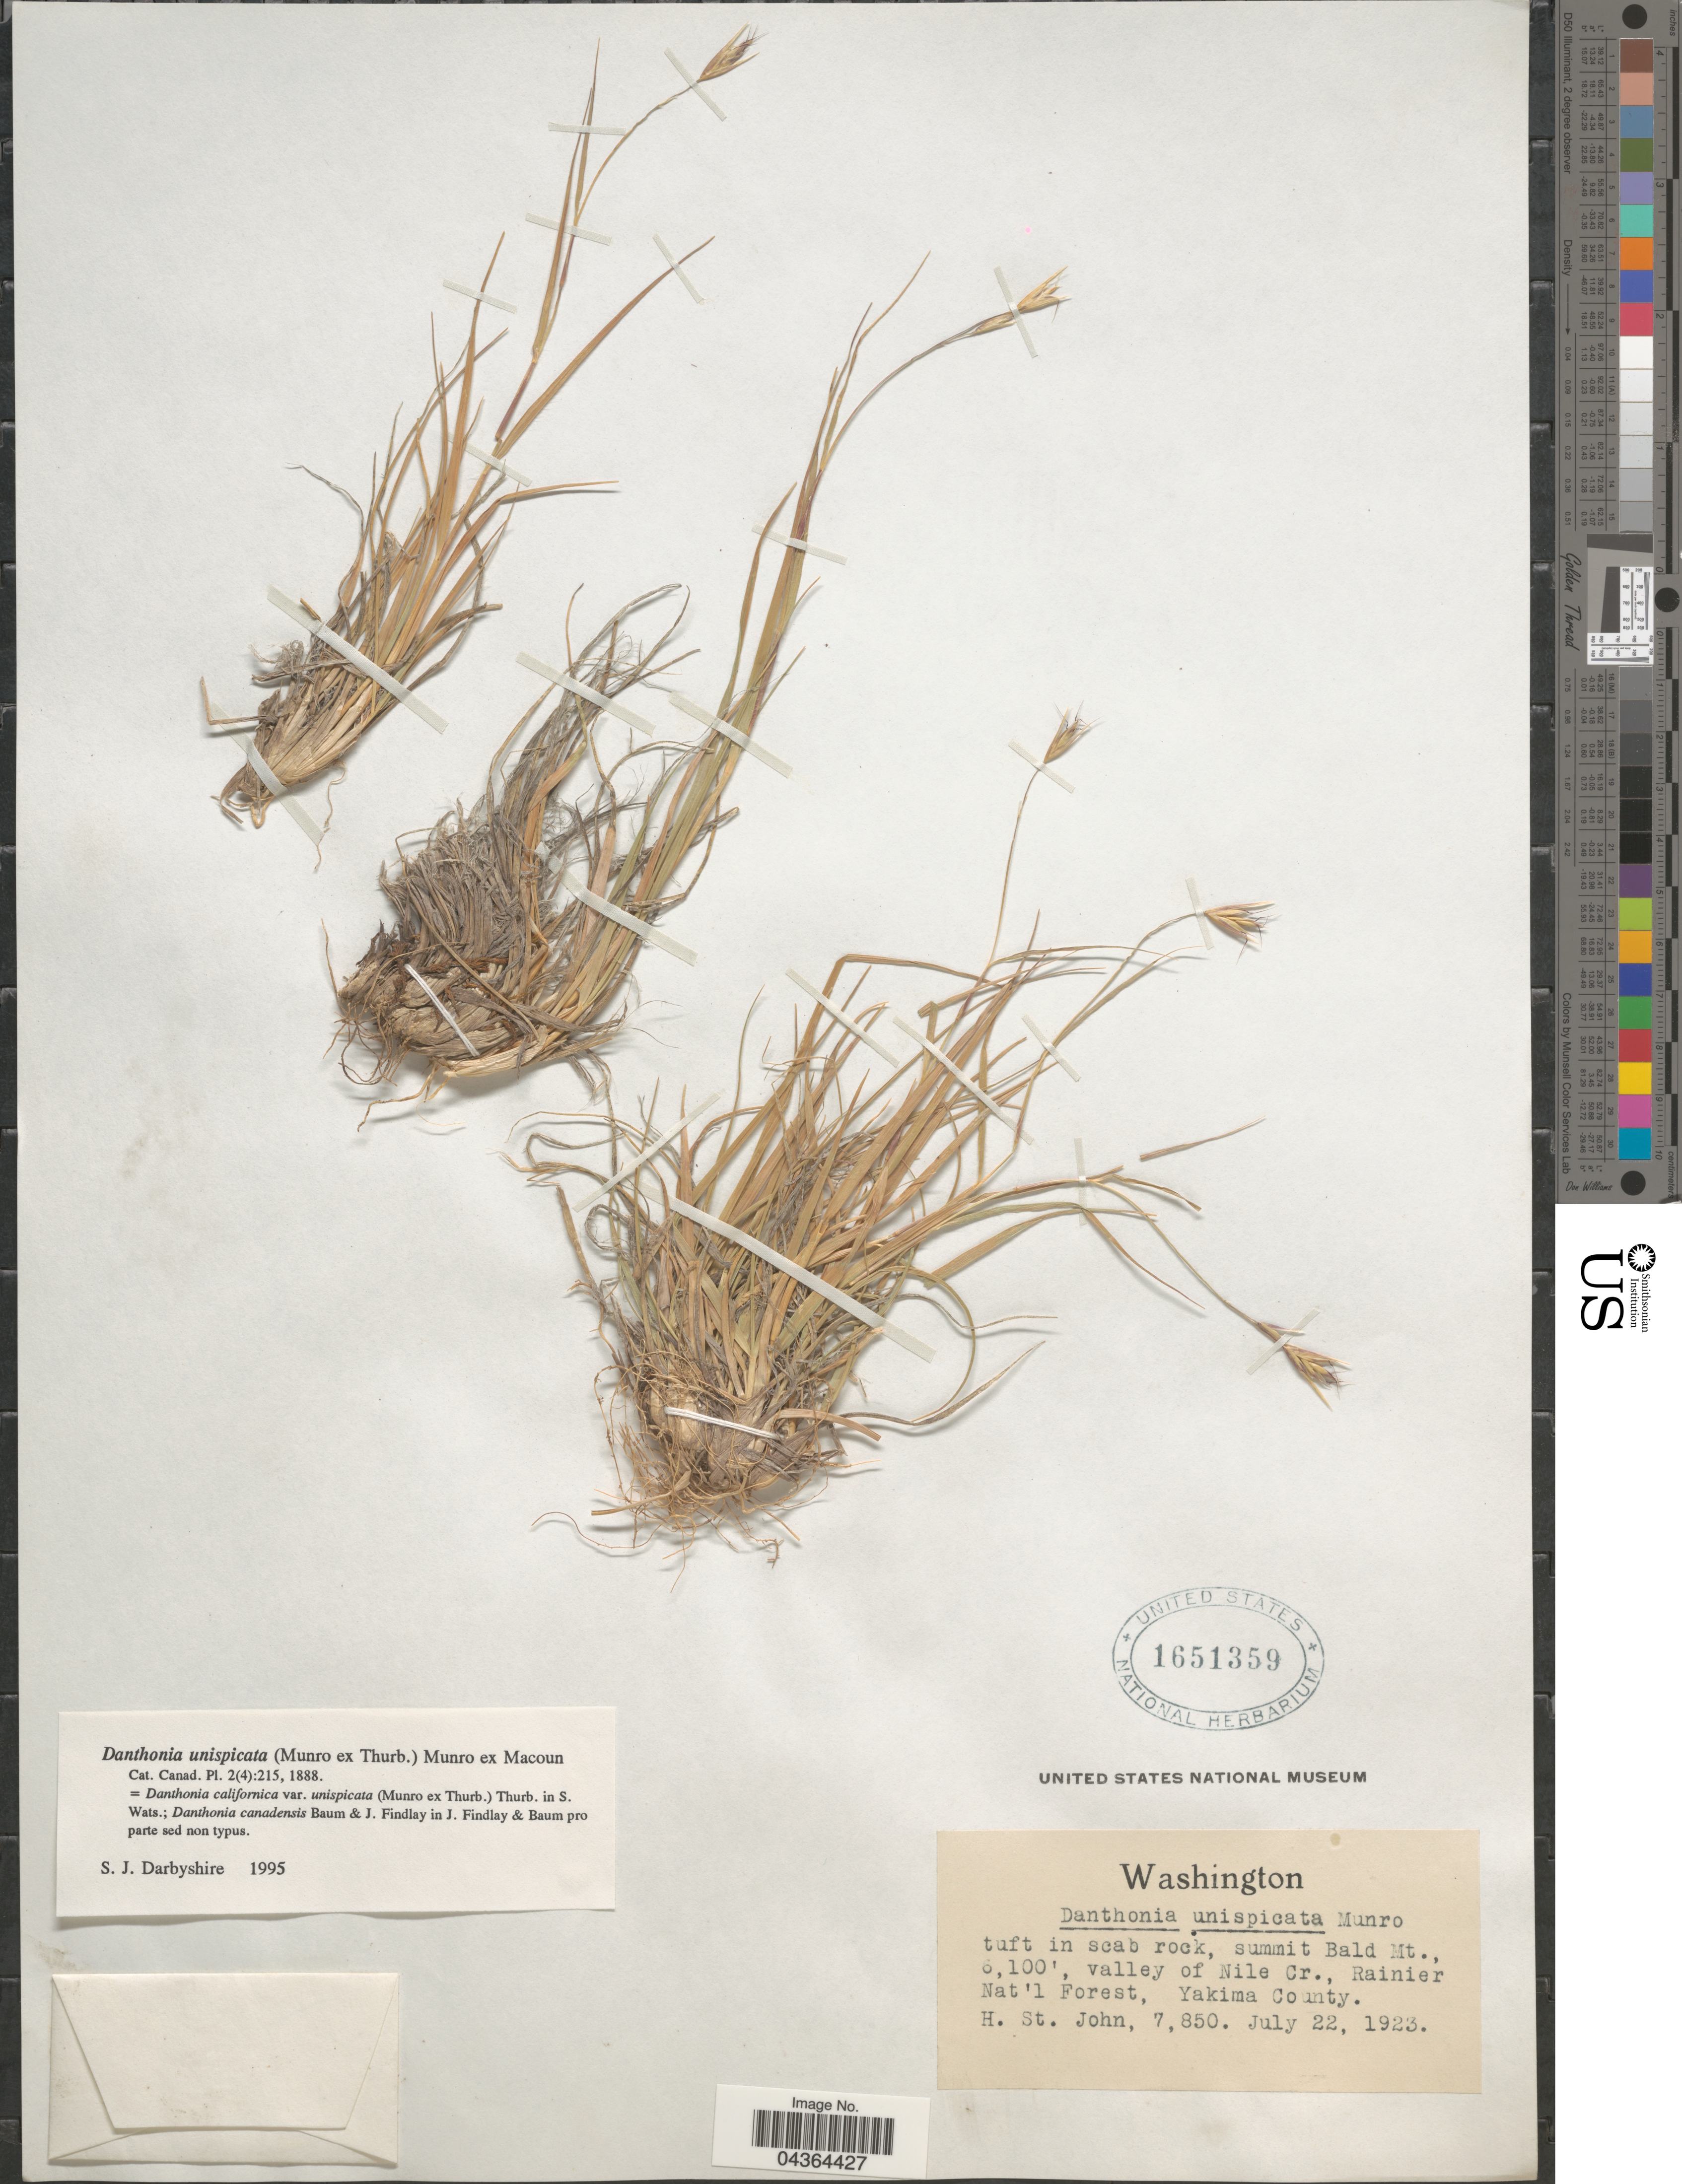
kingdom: Plantae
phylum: Tracheophyta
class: Liliopsida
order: Poales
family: Poaceae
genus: Danthonia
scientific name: Danthonia unispicata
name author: (Thurb.) Munro ex Macoun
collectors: H. St. John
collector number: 7850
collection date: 1923-07-22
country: United States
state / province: Washington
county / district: Yakima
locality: Summit Bald Mt., valley of Nile Cr., Rainier Nat'l Forest, Yakima County.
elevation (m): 1859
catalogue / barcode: US 1651359